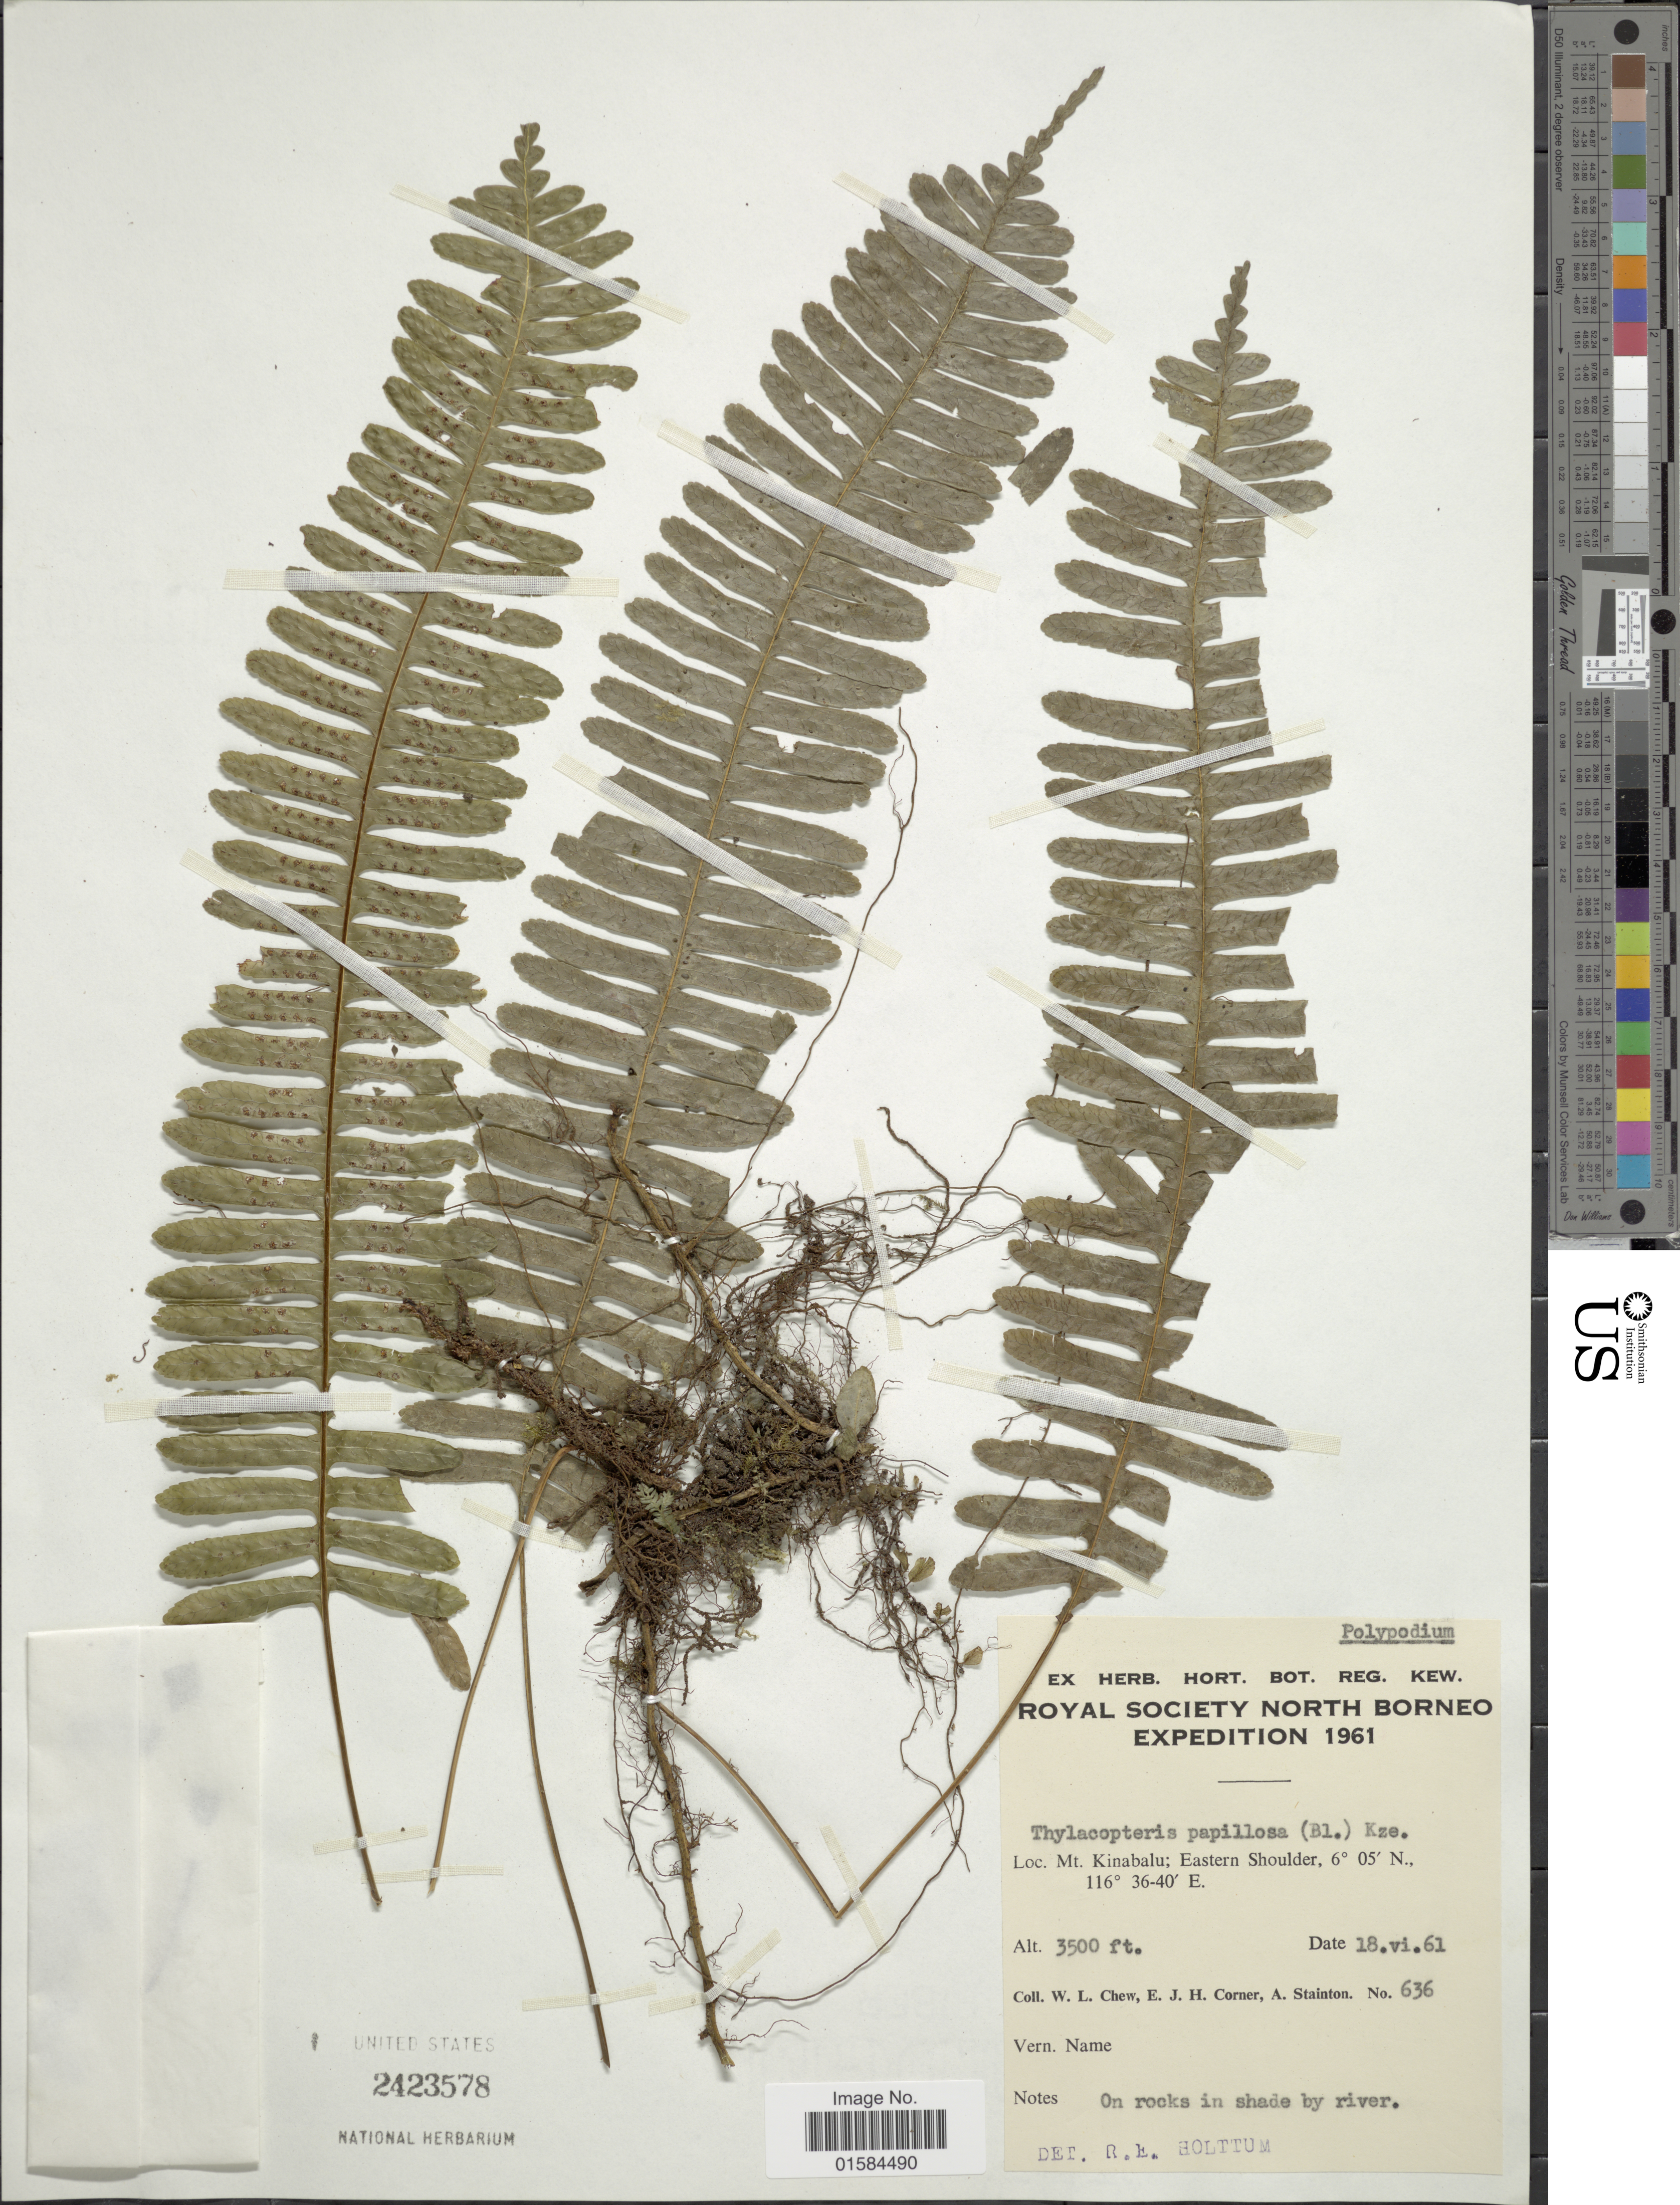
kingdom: Plantae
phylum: Tracheophyta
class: Polypodiopsida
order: Polypodiales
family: Polypodiaceae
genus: Thylacopteris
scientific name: Thylacopteris papillosa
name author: (Blume) Kunze ex J. Sm.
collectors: W. Chew, E. Corner & A. Stainton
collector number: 636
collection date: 1961-06-18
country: Malaysia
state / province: Sabah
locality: North Borneo, Mt. Kinabalu; Eastern Shoulder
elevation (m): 1067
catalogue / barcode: US 2423578